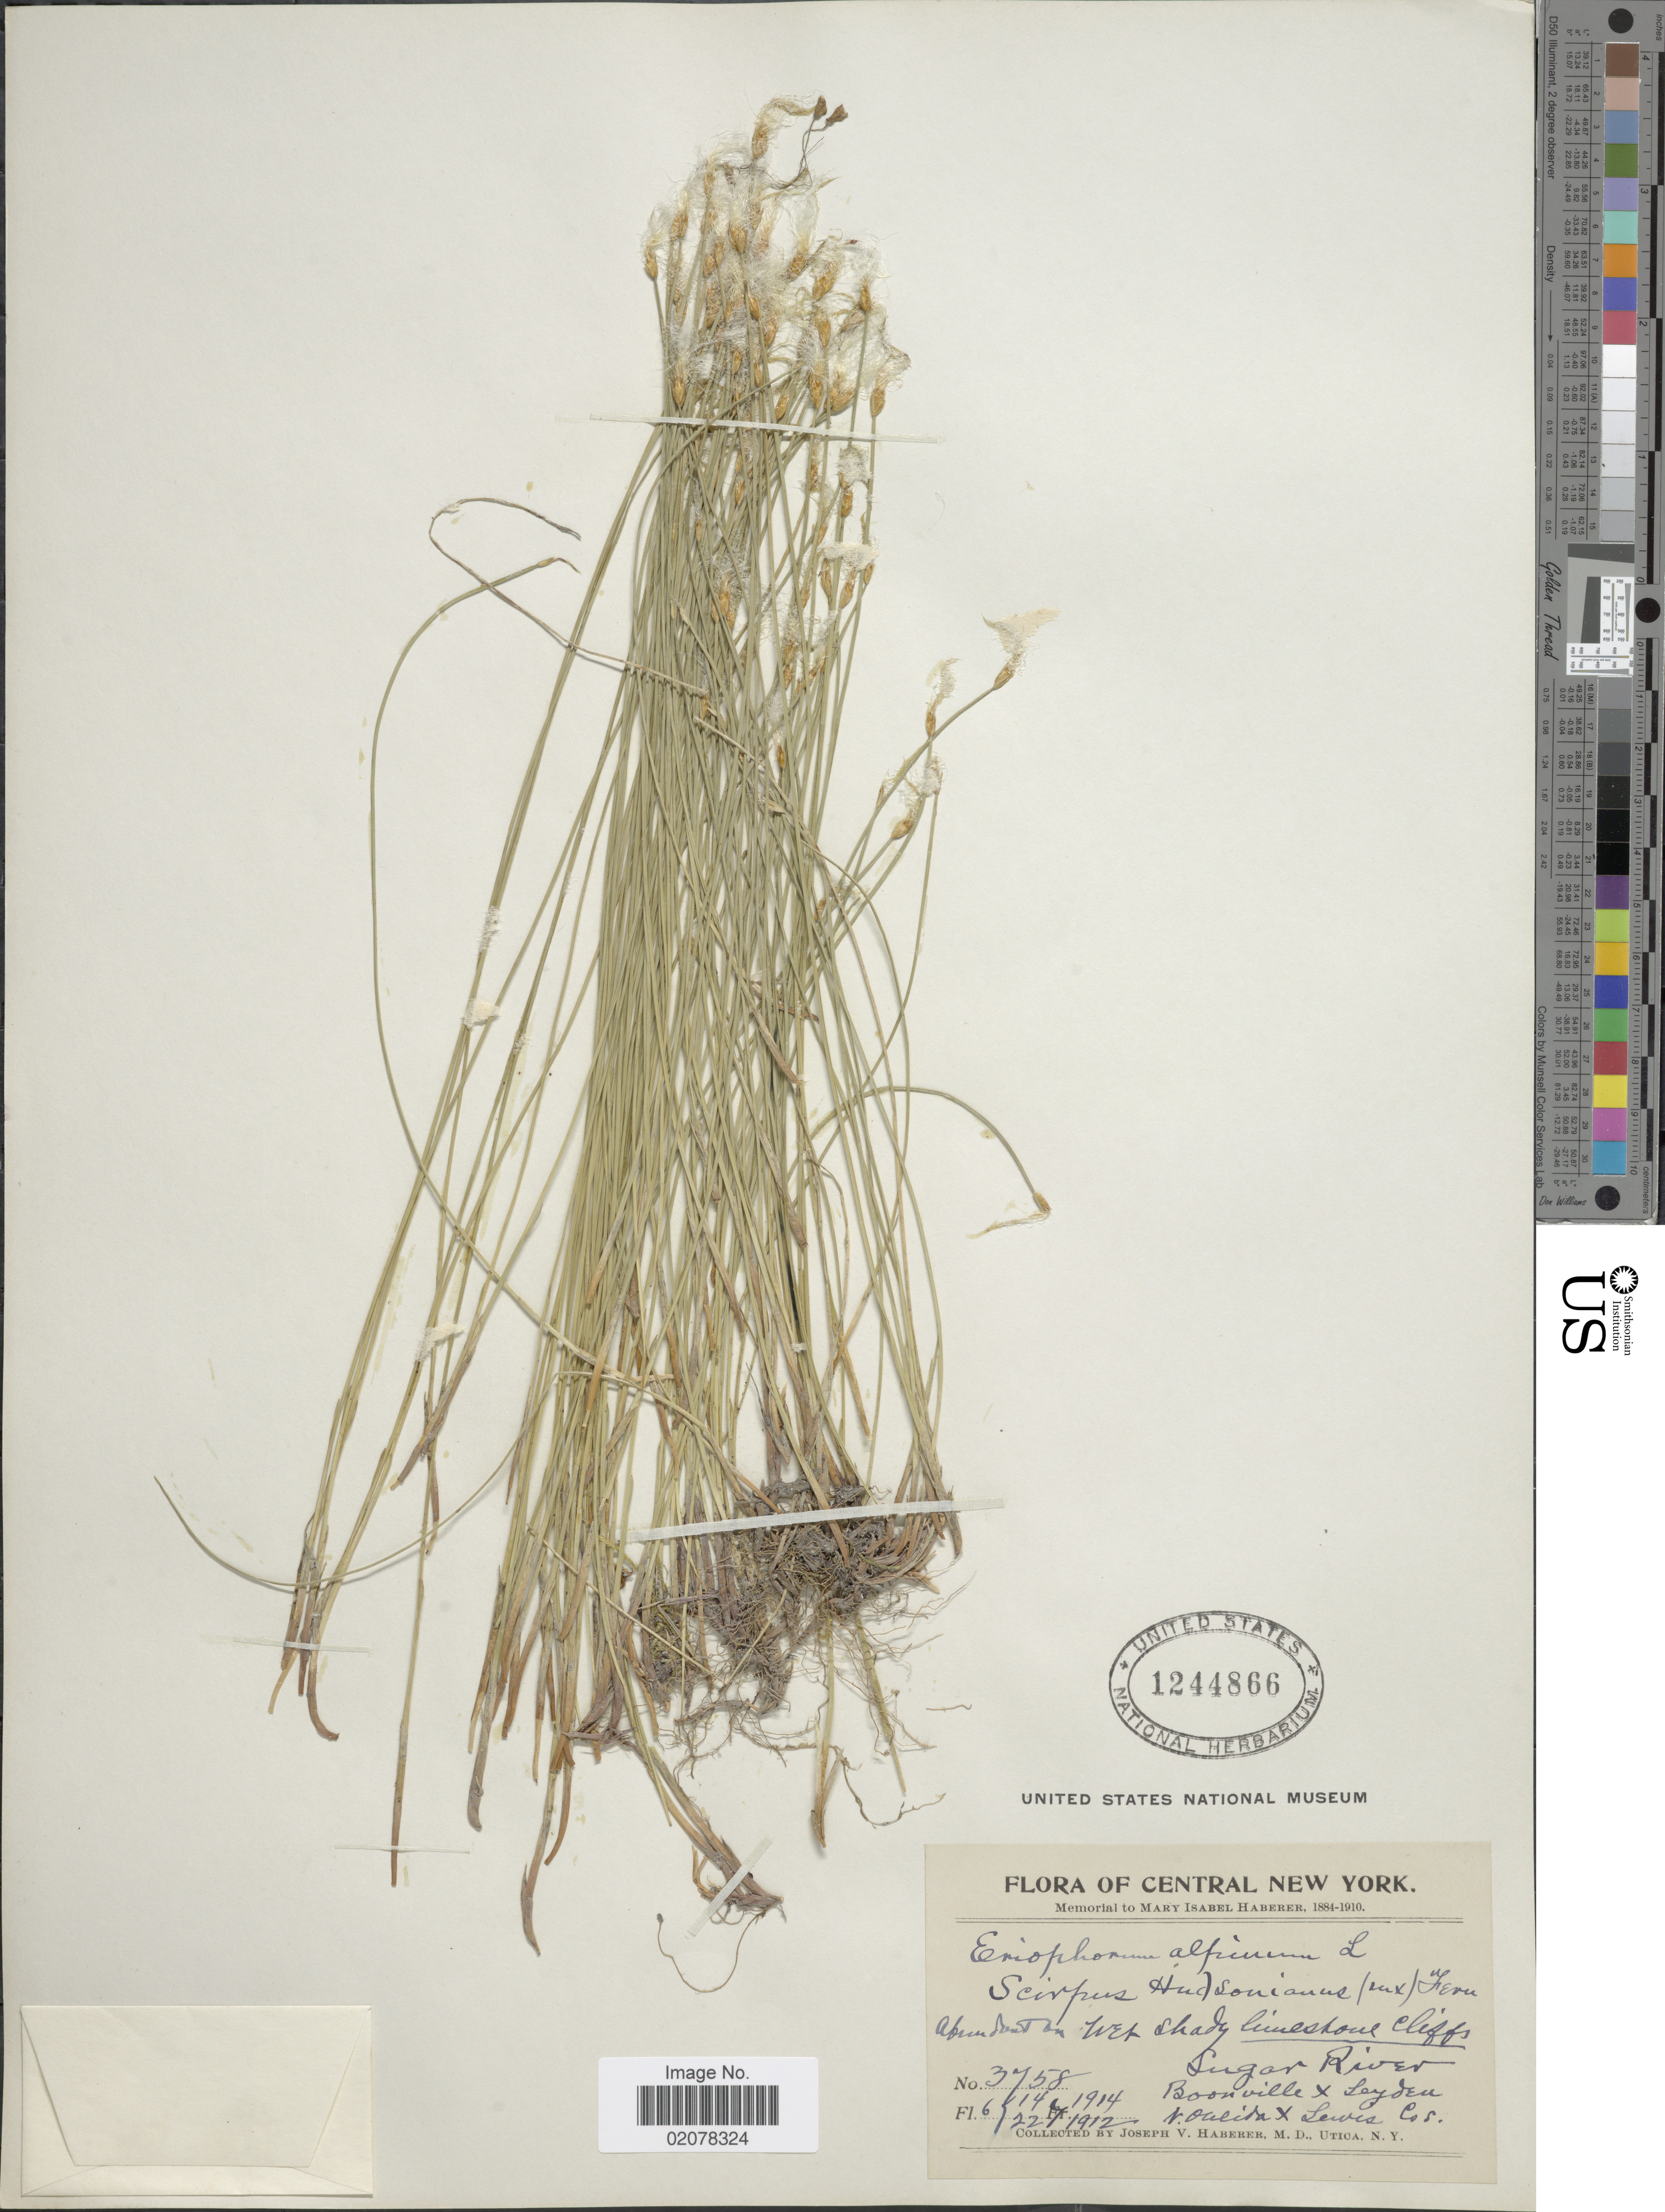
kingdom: Plantae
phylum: Tracheophyta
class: Liliopsida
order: Poales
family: Cyperaceae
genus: Trichophorum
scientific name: Trichophorum alpinum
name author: (L.) Pers.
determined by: Strong, M. T., (US), Smithsonian Institution - National Museum of Natural History (UNITED STATES)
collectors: J. V. Haberer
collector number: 3758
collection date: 1912-06-22/1914-06-14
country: United States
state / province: New York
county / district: Oneida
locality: Central New York, on wet shady limestone cliffs, Sugar River, Boonville Leyden, N. Oneida x Lewis Co.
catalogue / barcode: US 1244866